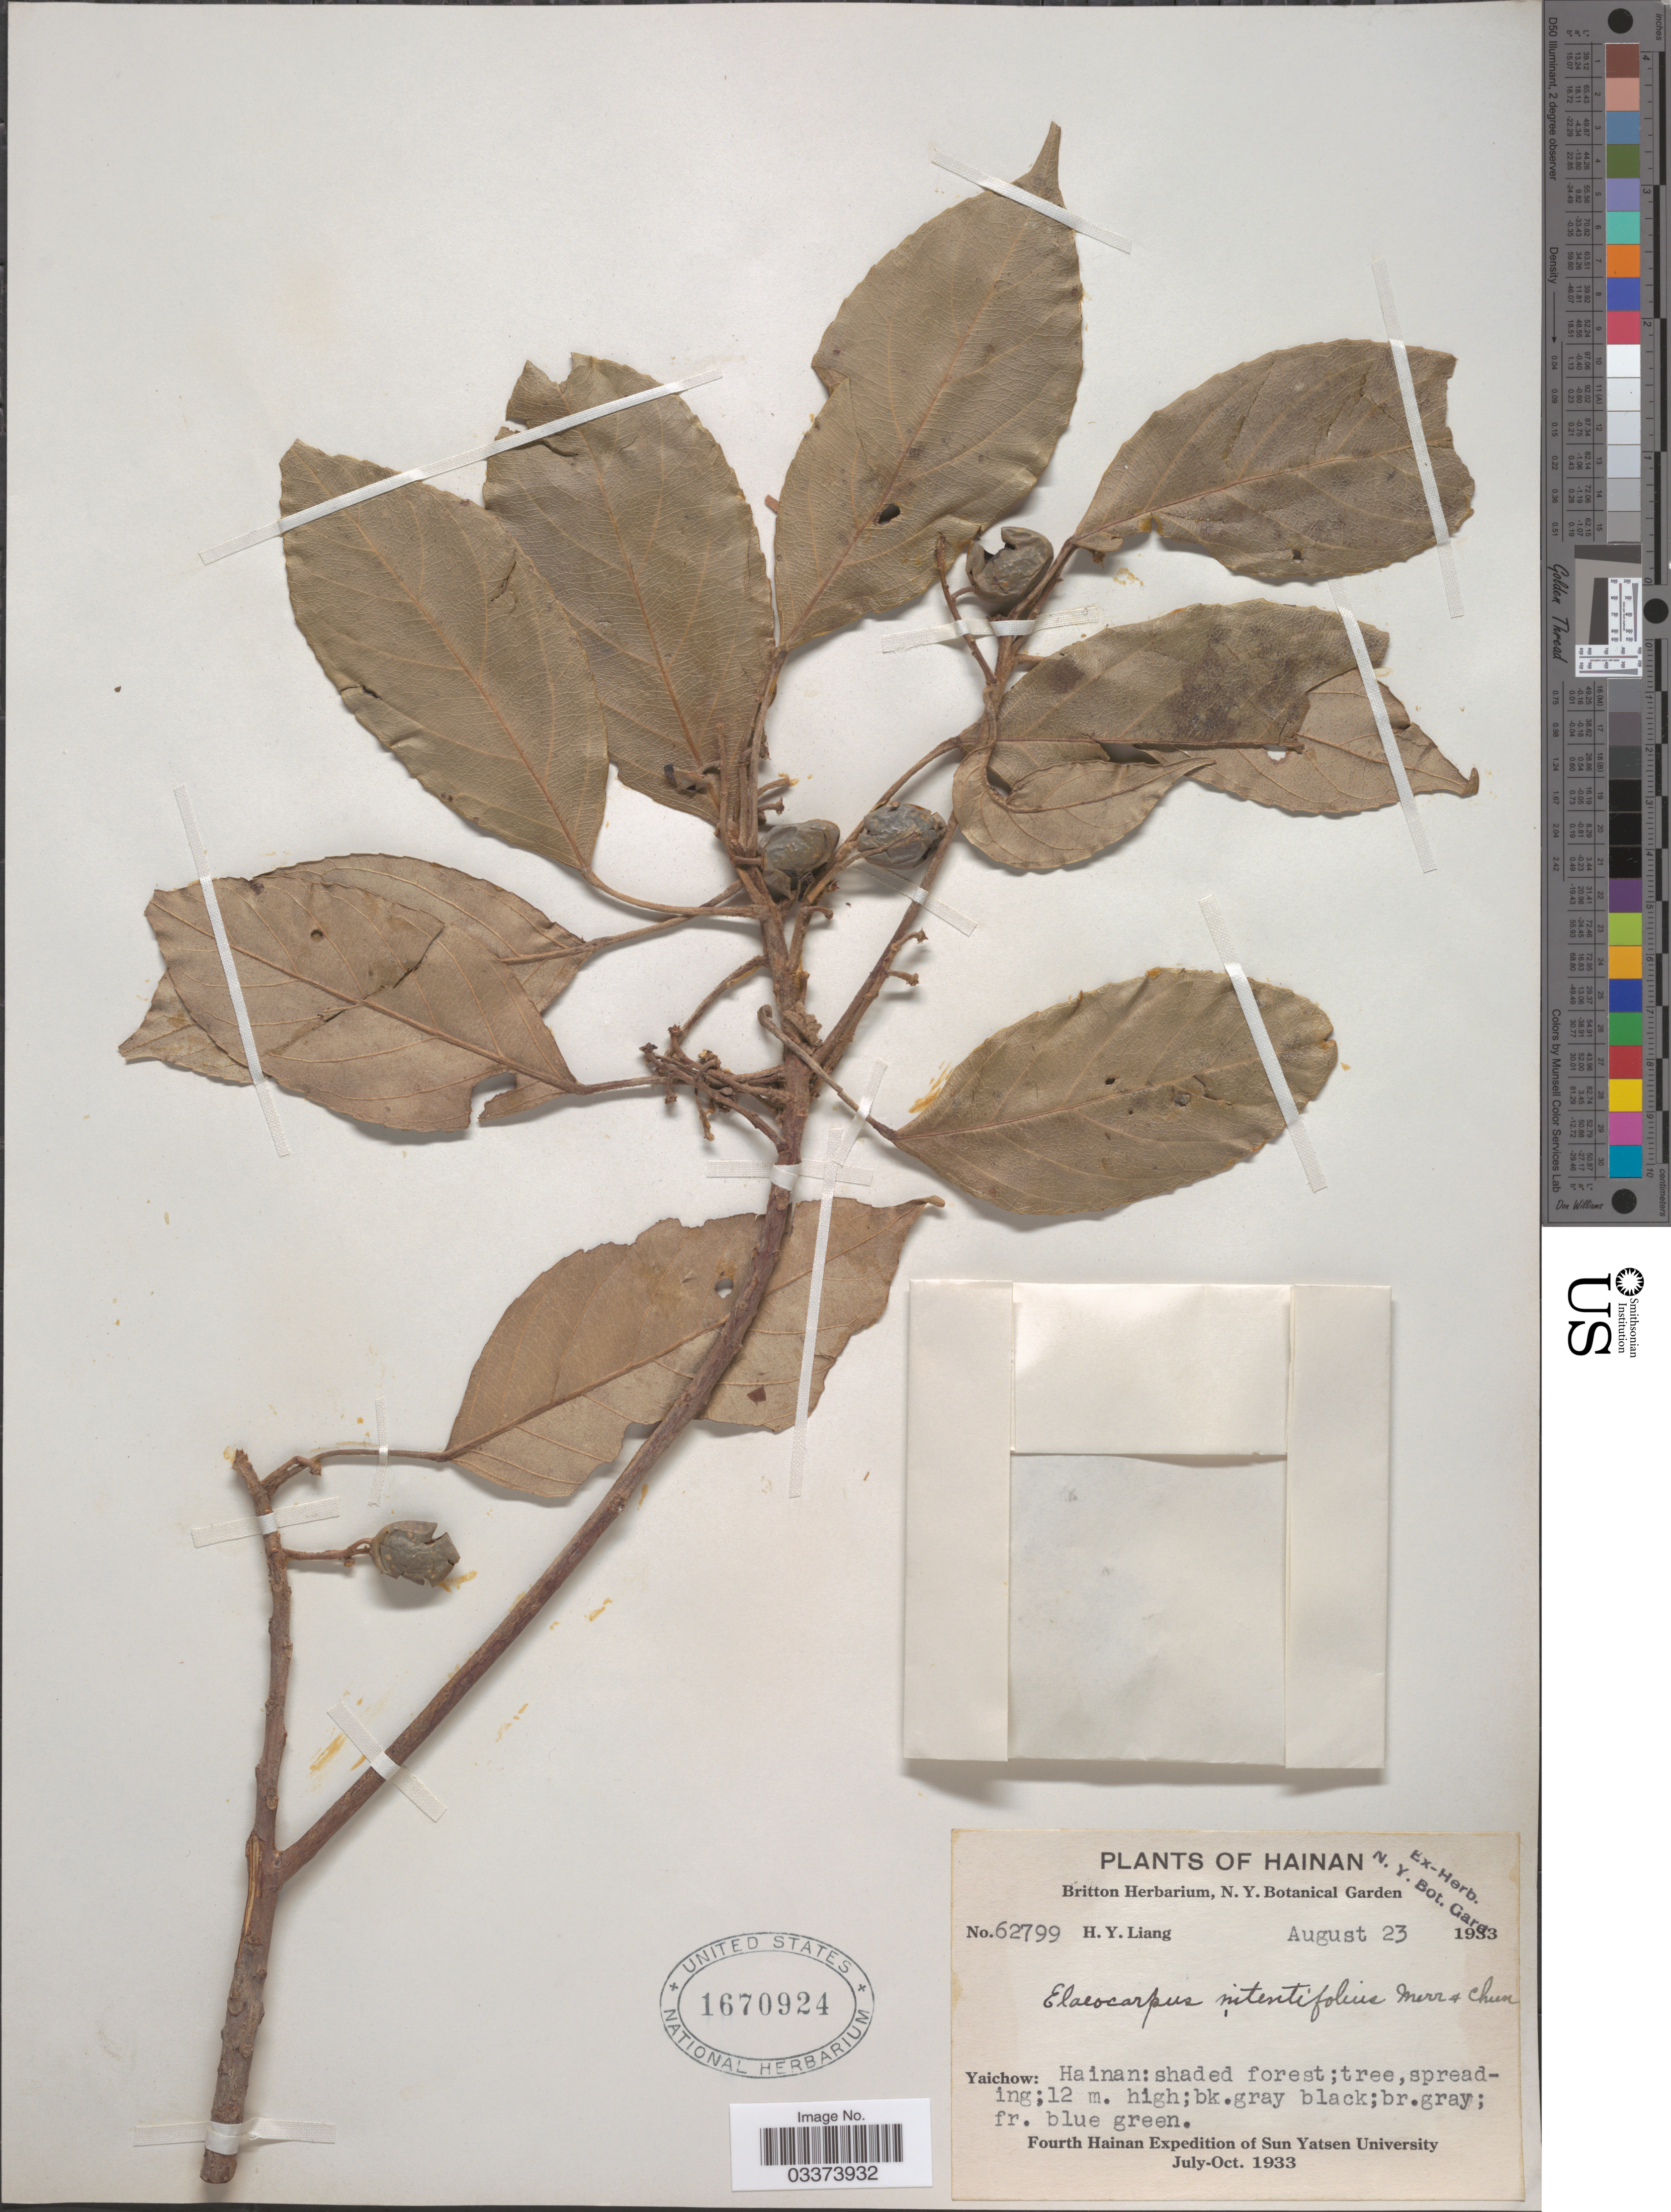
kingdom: Plantae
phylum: Tracheophyta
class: Magnoliopsida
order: Oxalidales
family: Elaeocarpaceae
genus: Elaeocarpus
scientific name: Elaeocarpus nitentifolius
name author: Merr. & Chun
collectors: H. Y. Liang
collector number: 62799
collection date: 1933-08-23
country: China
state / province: Hainan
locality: Yaichow.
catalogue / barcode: US 1670924